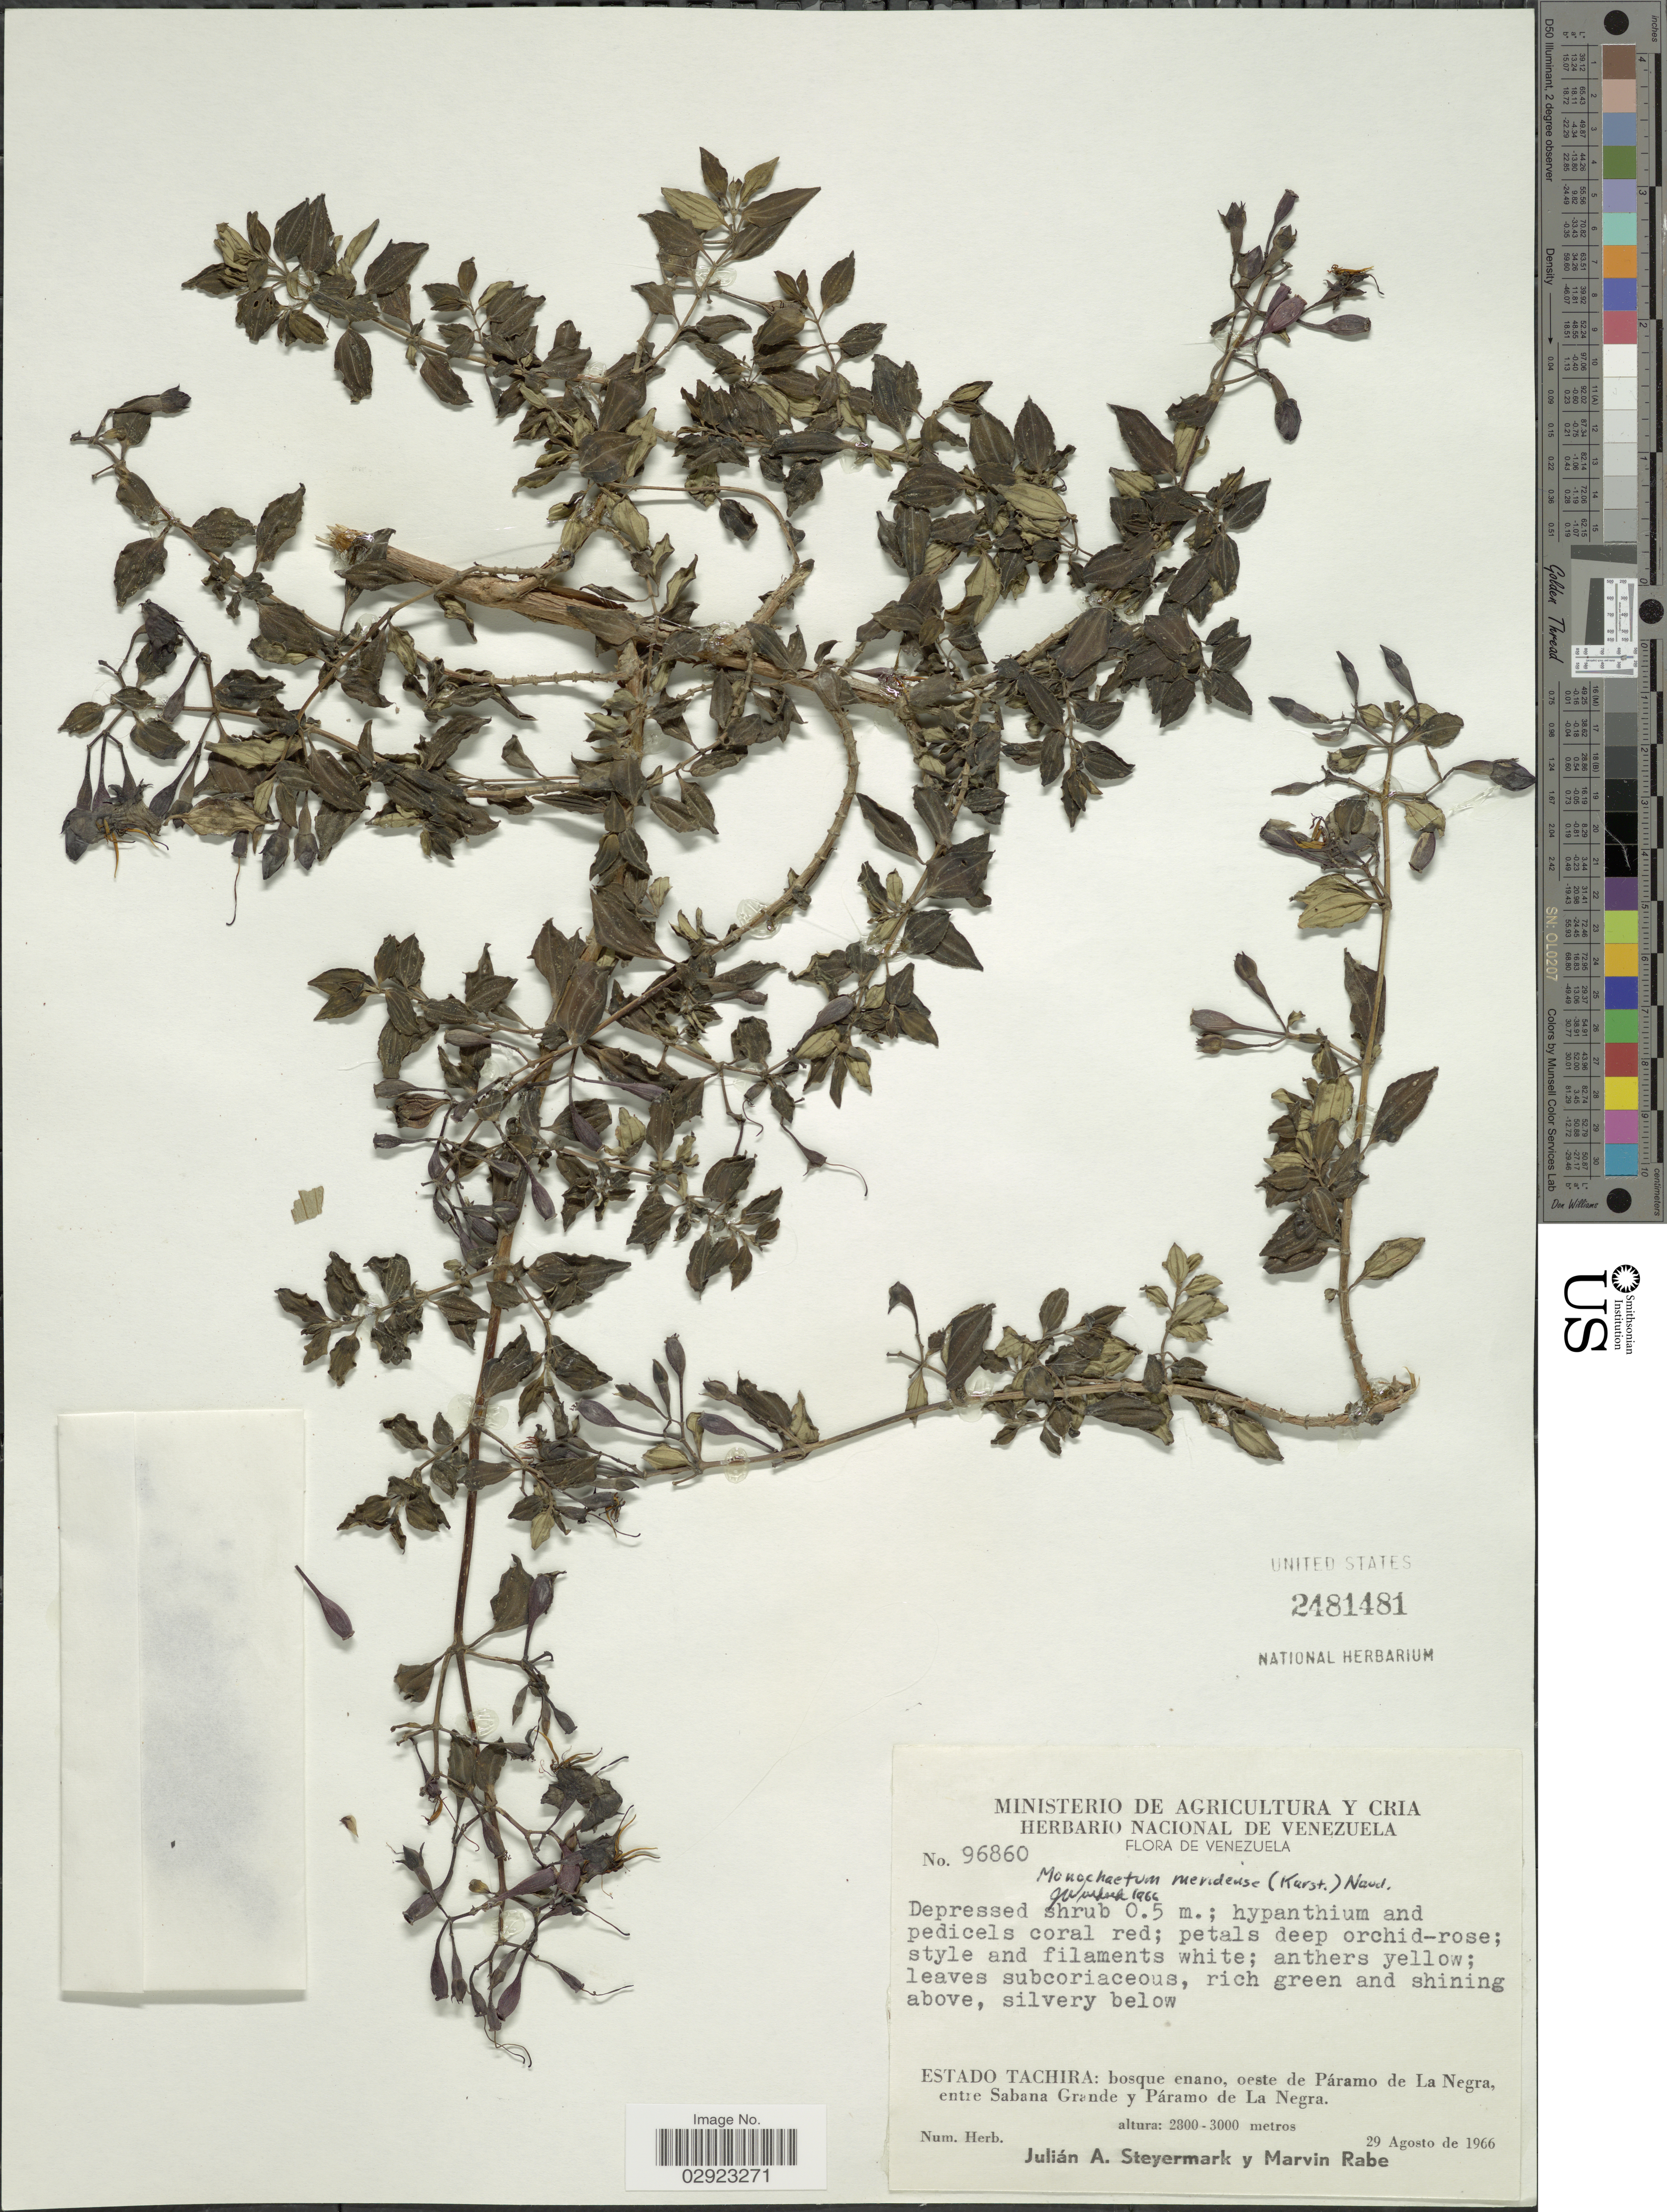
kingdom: Plantae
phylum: Tracheophyta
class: Magnoliopsida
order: Myrtales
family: Melastomataceae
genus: Monochaetum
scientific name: Monochaetum meridense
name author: (H. Karst.) Naudin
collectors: J. Steyermark & M. Rabe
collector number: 96860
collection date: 1966-08-29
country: Venezuela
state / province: Tachira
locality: Bosque enano, oeste de Páramo de La Negra, entre Sabana Grande y Páramo de La Negra.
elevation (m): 2300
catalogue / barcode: US 2481481